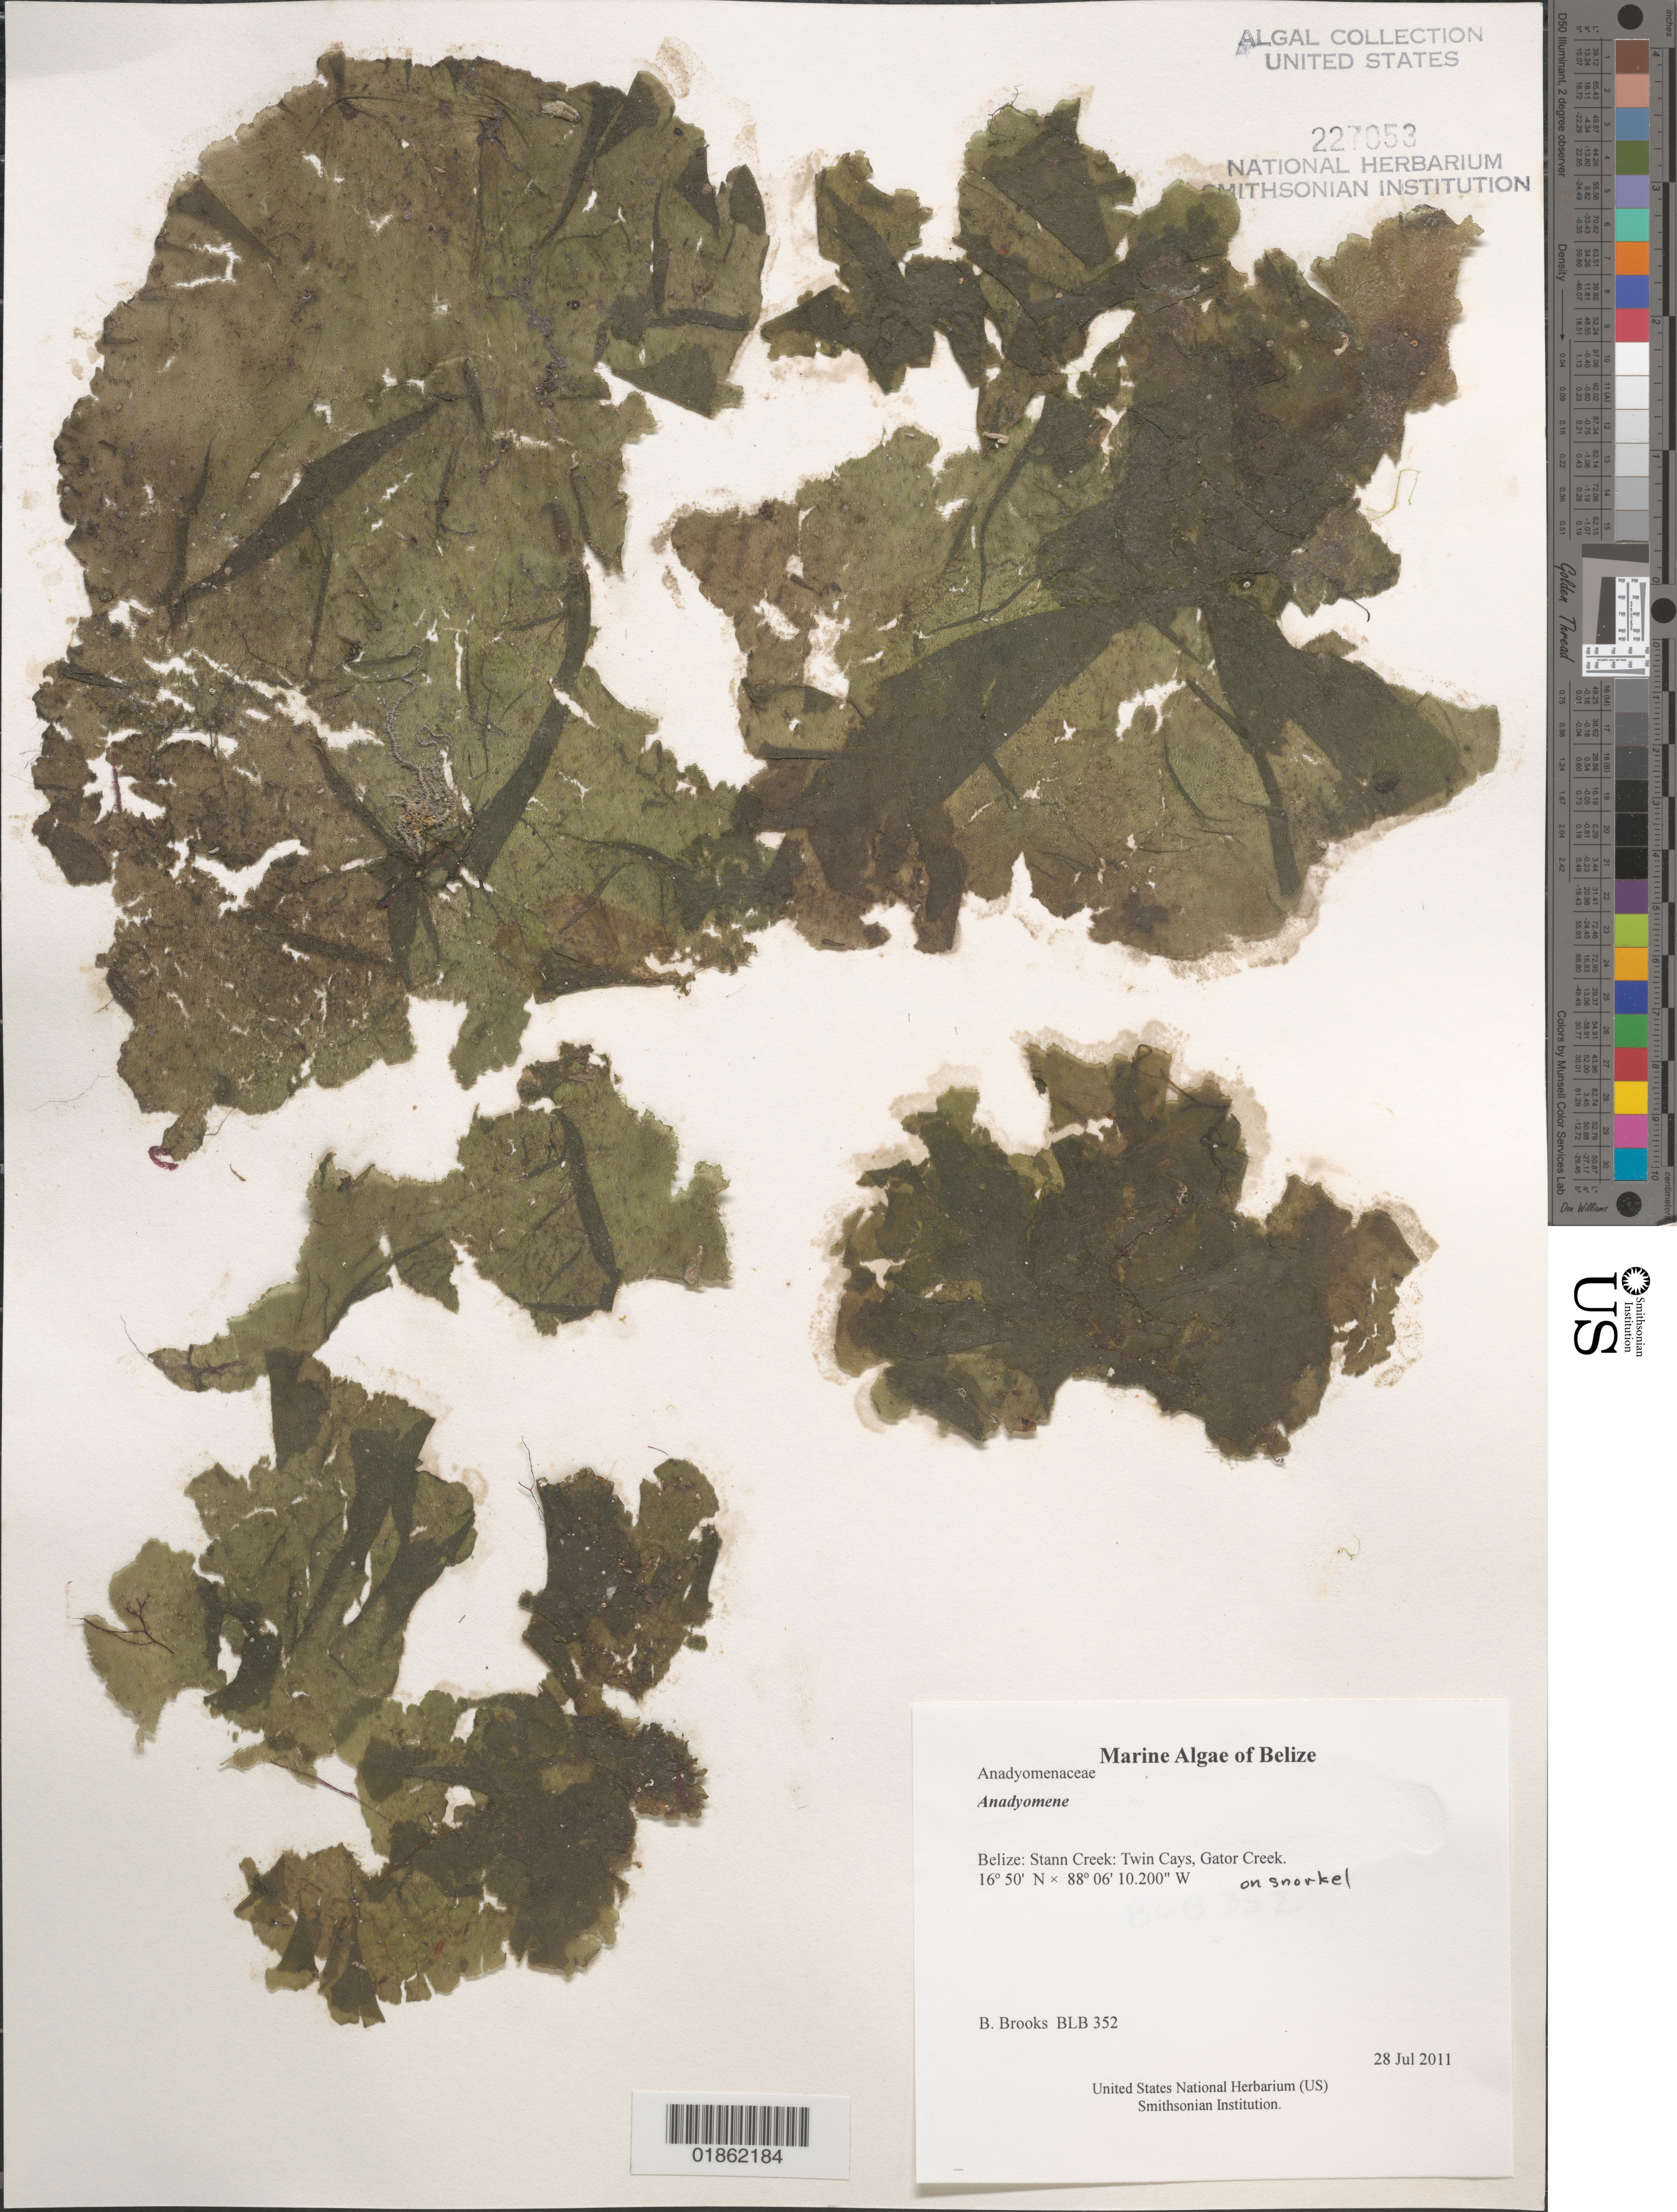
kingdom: Plantae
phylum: Chlorophyta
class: Ulvophyceae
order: Cladophorales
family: Anadyomenaceae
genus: Anadyomene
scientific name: Anadyomene sp.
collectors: B. Brooks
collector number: BLB 352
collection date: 2011-07-28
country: Belize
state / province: Stann Creek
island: Twin Cays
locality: Twin Cays, Gator Creek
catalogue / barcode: US 227053